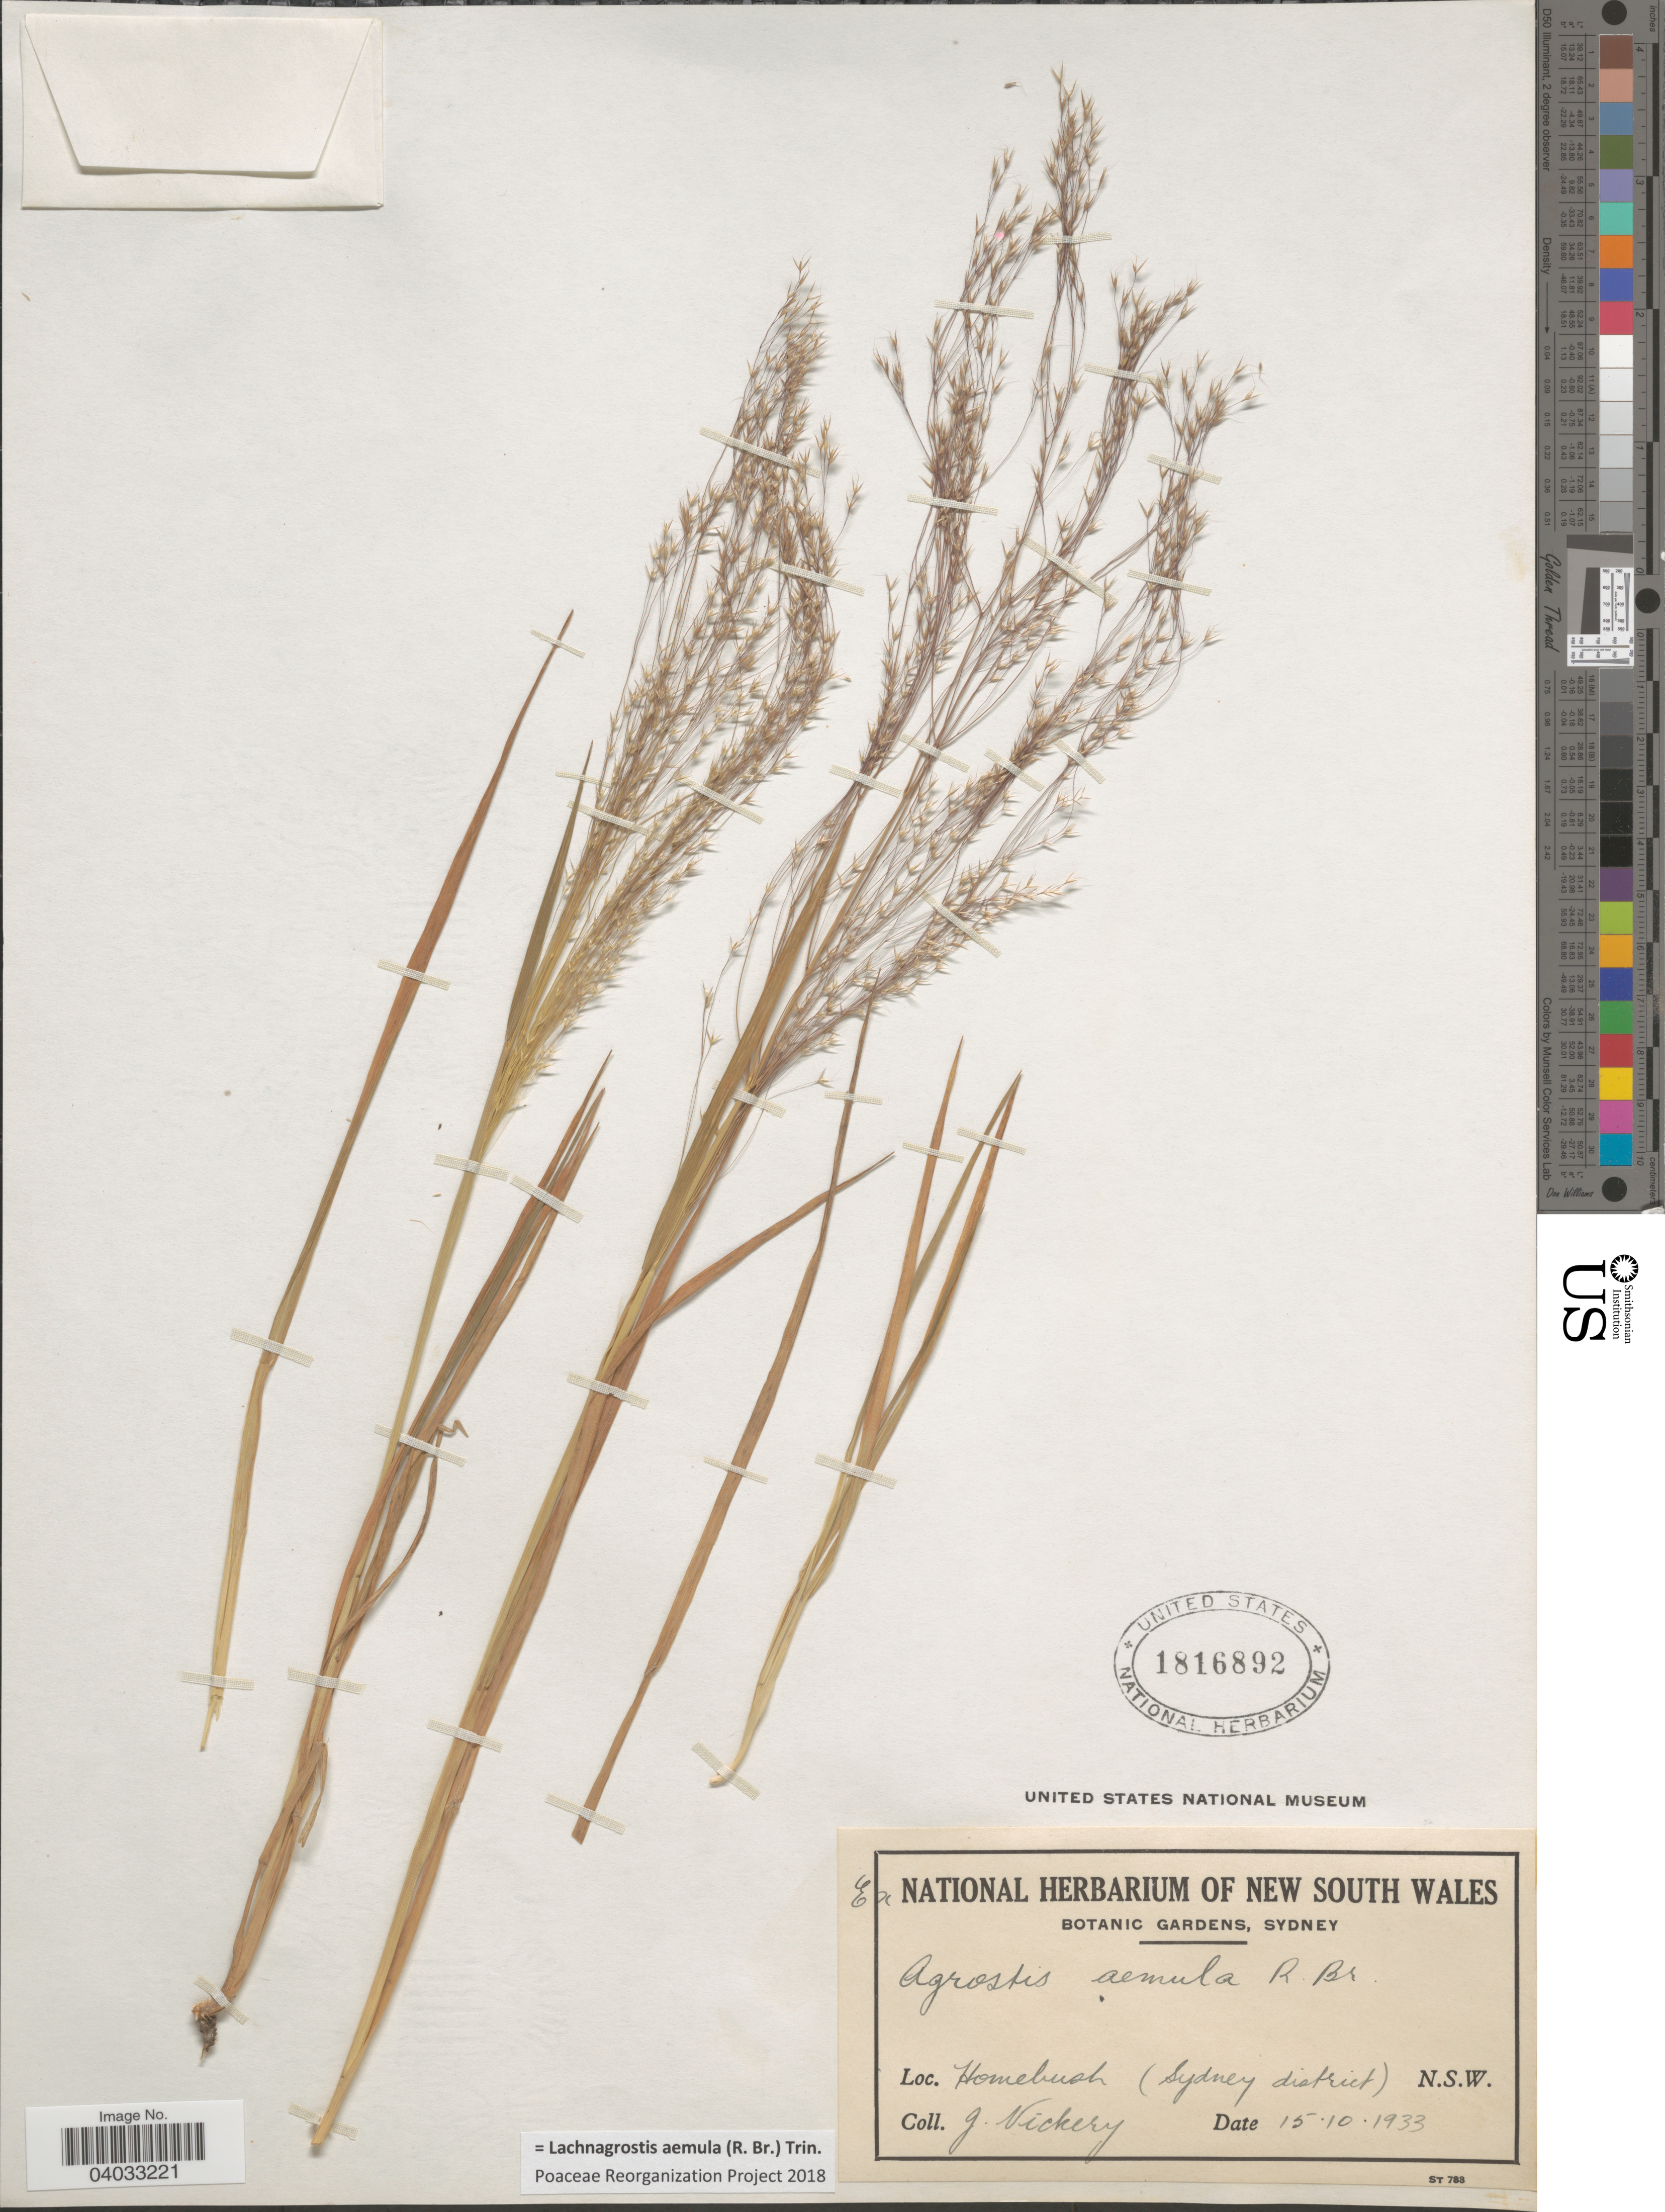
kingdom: Plantae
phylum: Tracheophyta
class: Liliopsida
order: Poales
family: Poaceae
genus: Lachnagrostis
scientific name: Lachnagrostis aemula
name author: (R. Br.) Trin.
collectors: J. Vickery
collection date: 1933-10-15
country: Australia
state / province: New South Wales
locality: Homebush (Sydney district).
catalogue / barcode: US 1816892